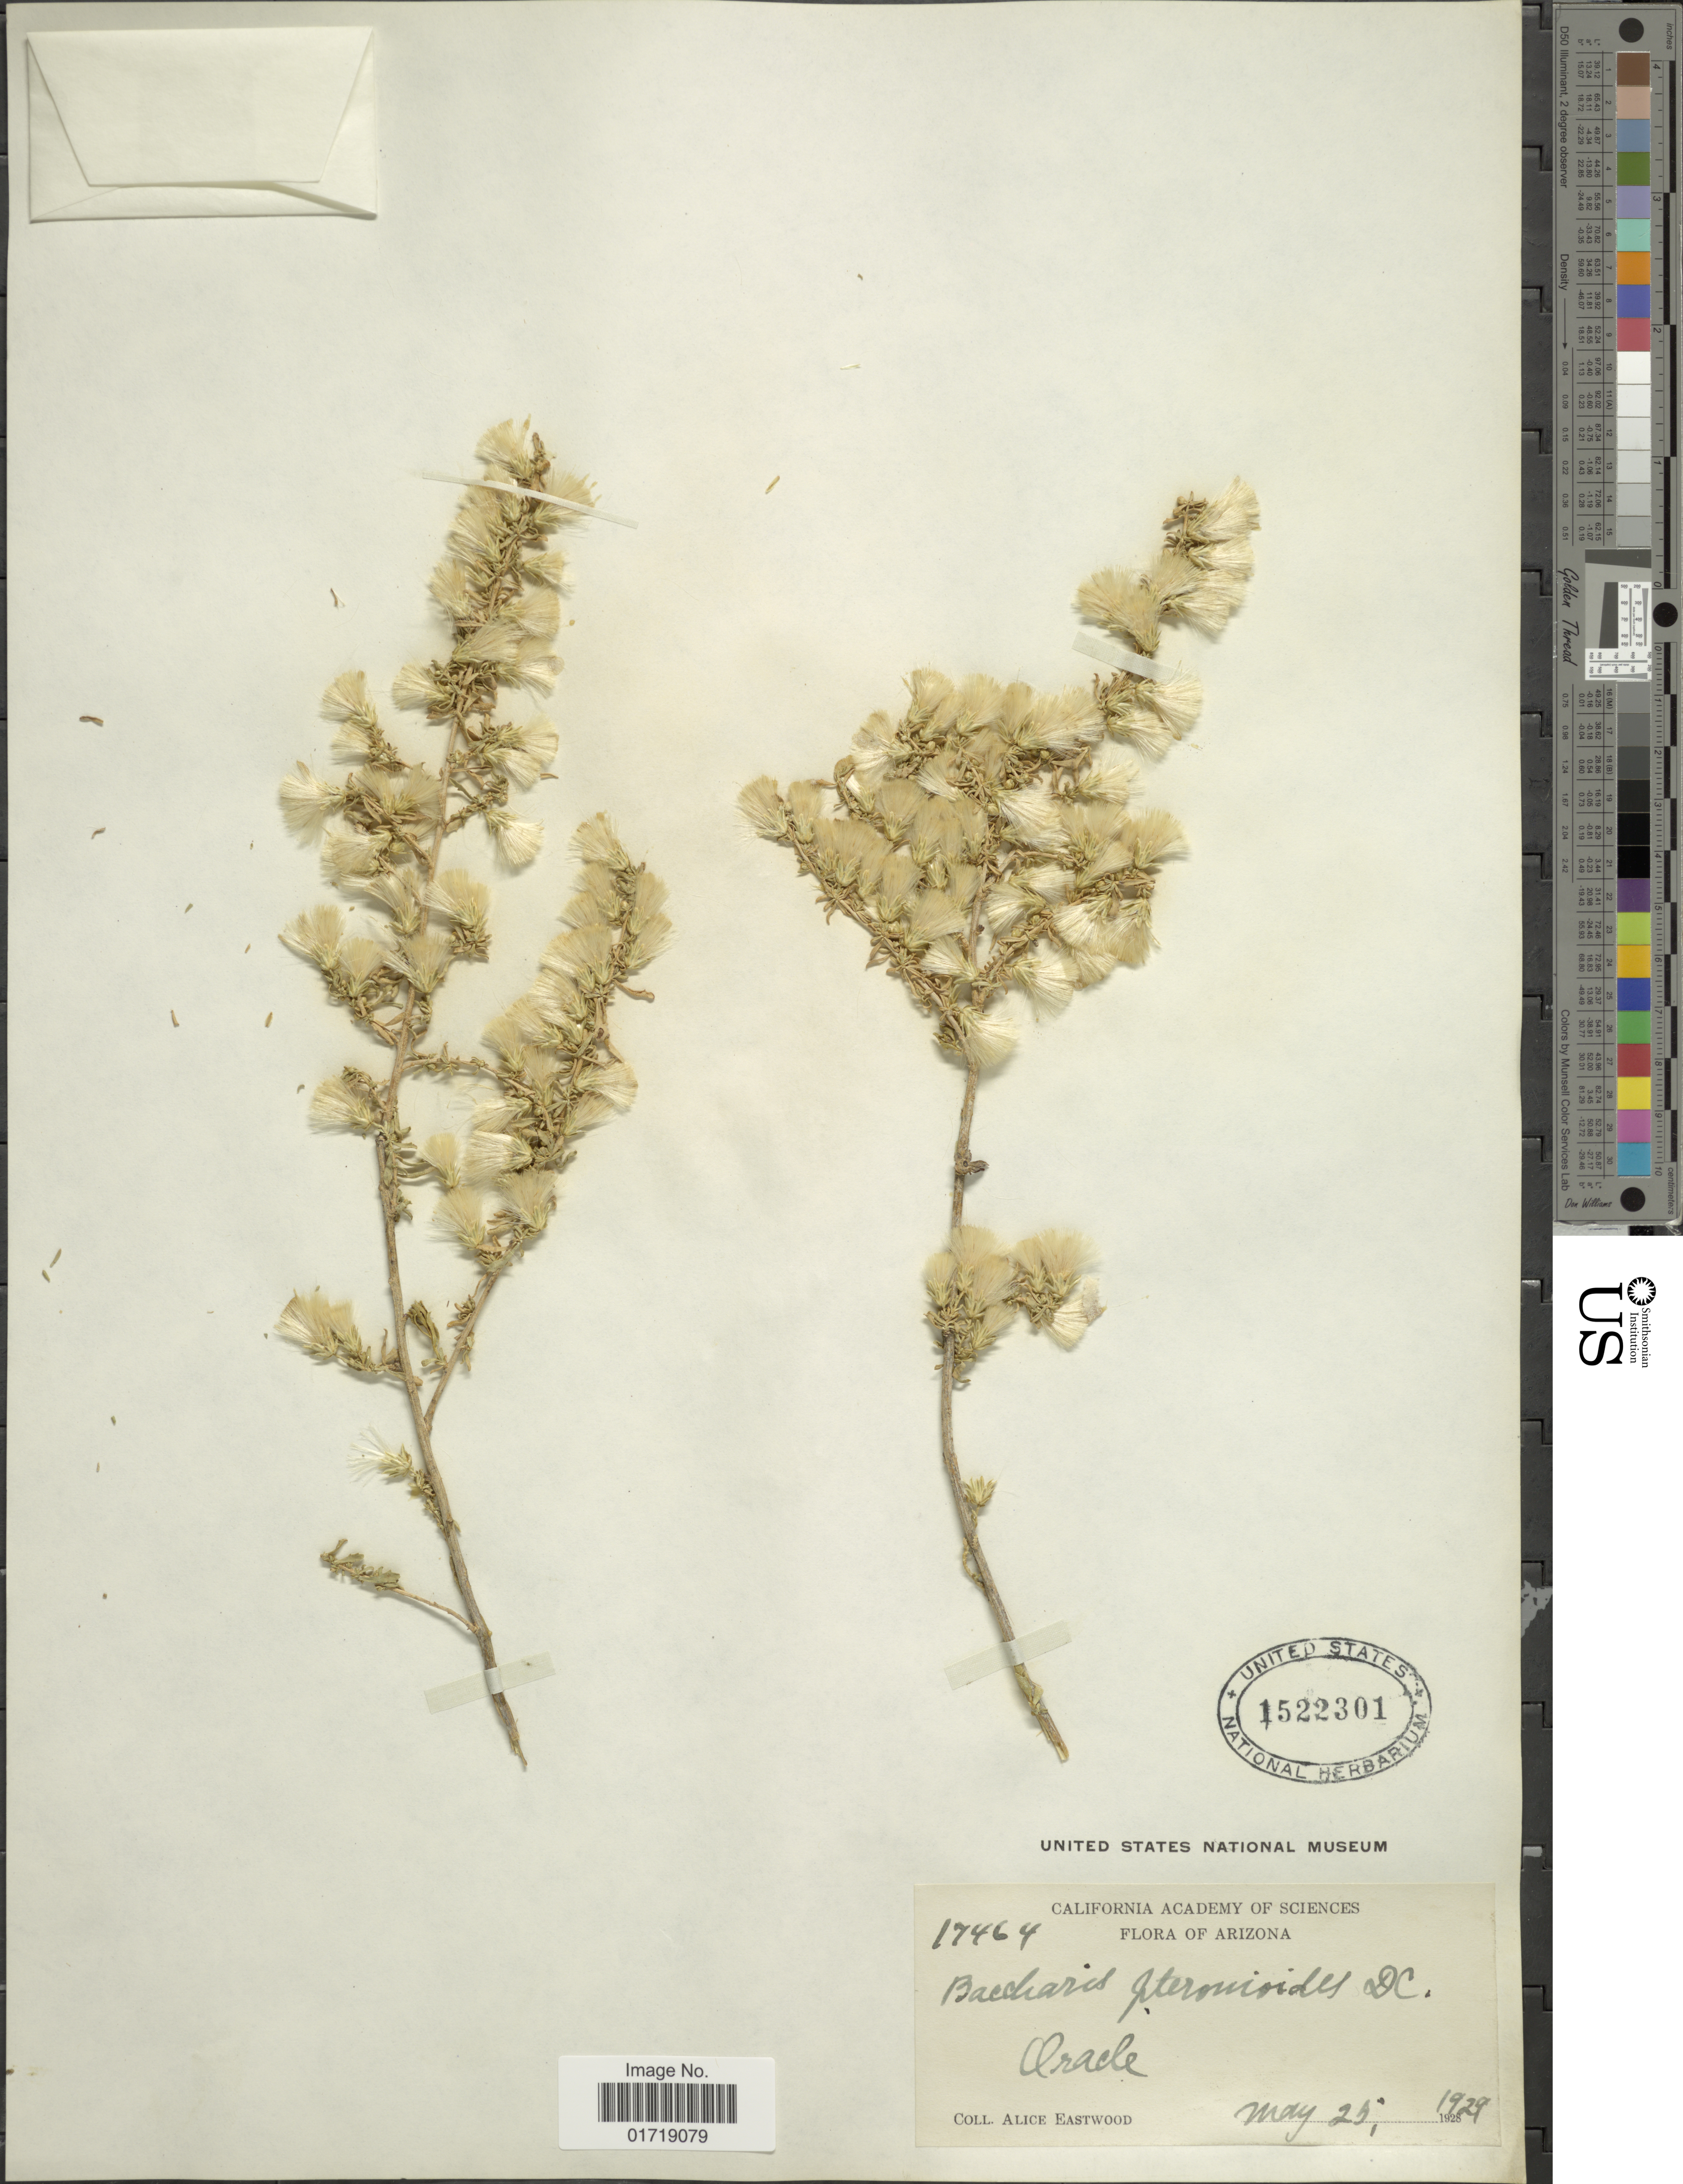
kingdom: Plantae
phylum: Tracheophyta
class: Magnoliopsida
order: Asterales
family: Asteraceae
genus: Baccharis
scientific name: Baccharis pteronioides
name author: DC.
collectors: A. Eastwood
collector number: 17464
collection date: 1929-05-25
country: United States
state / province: Arizona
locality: Oracle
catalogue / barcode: US 1522301